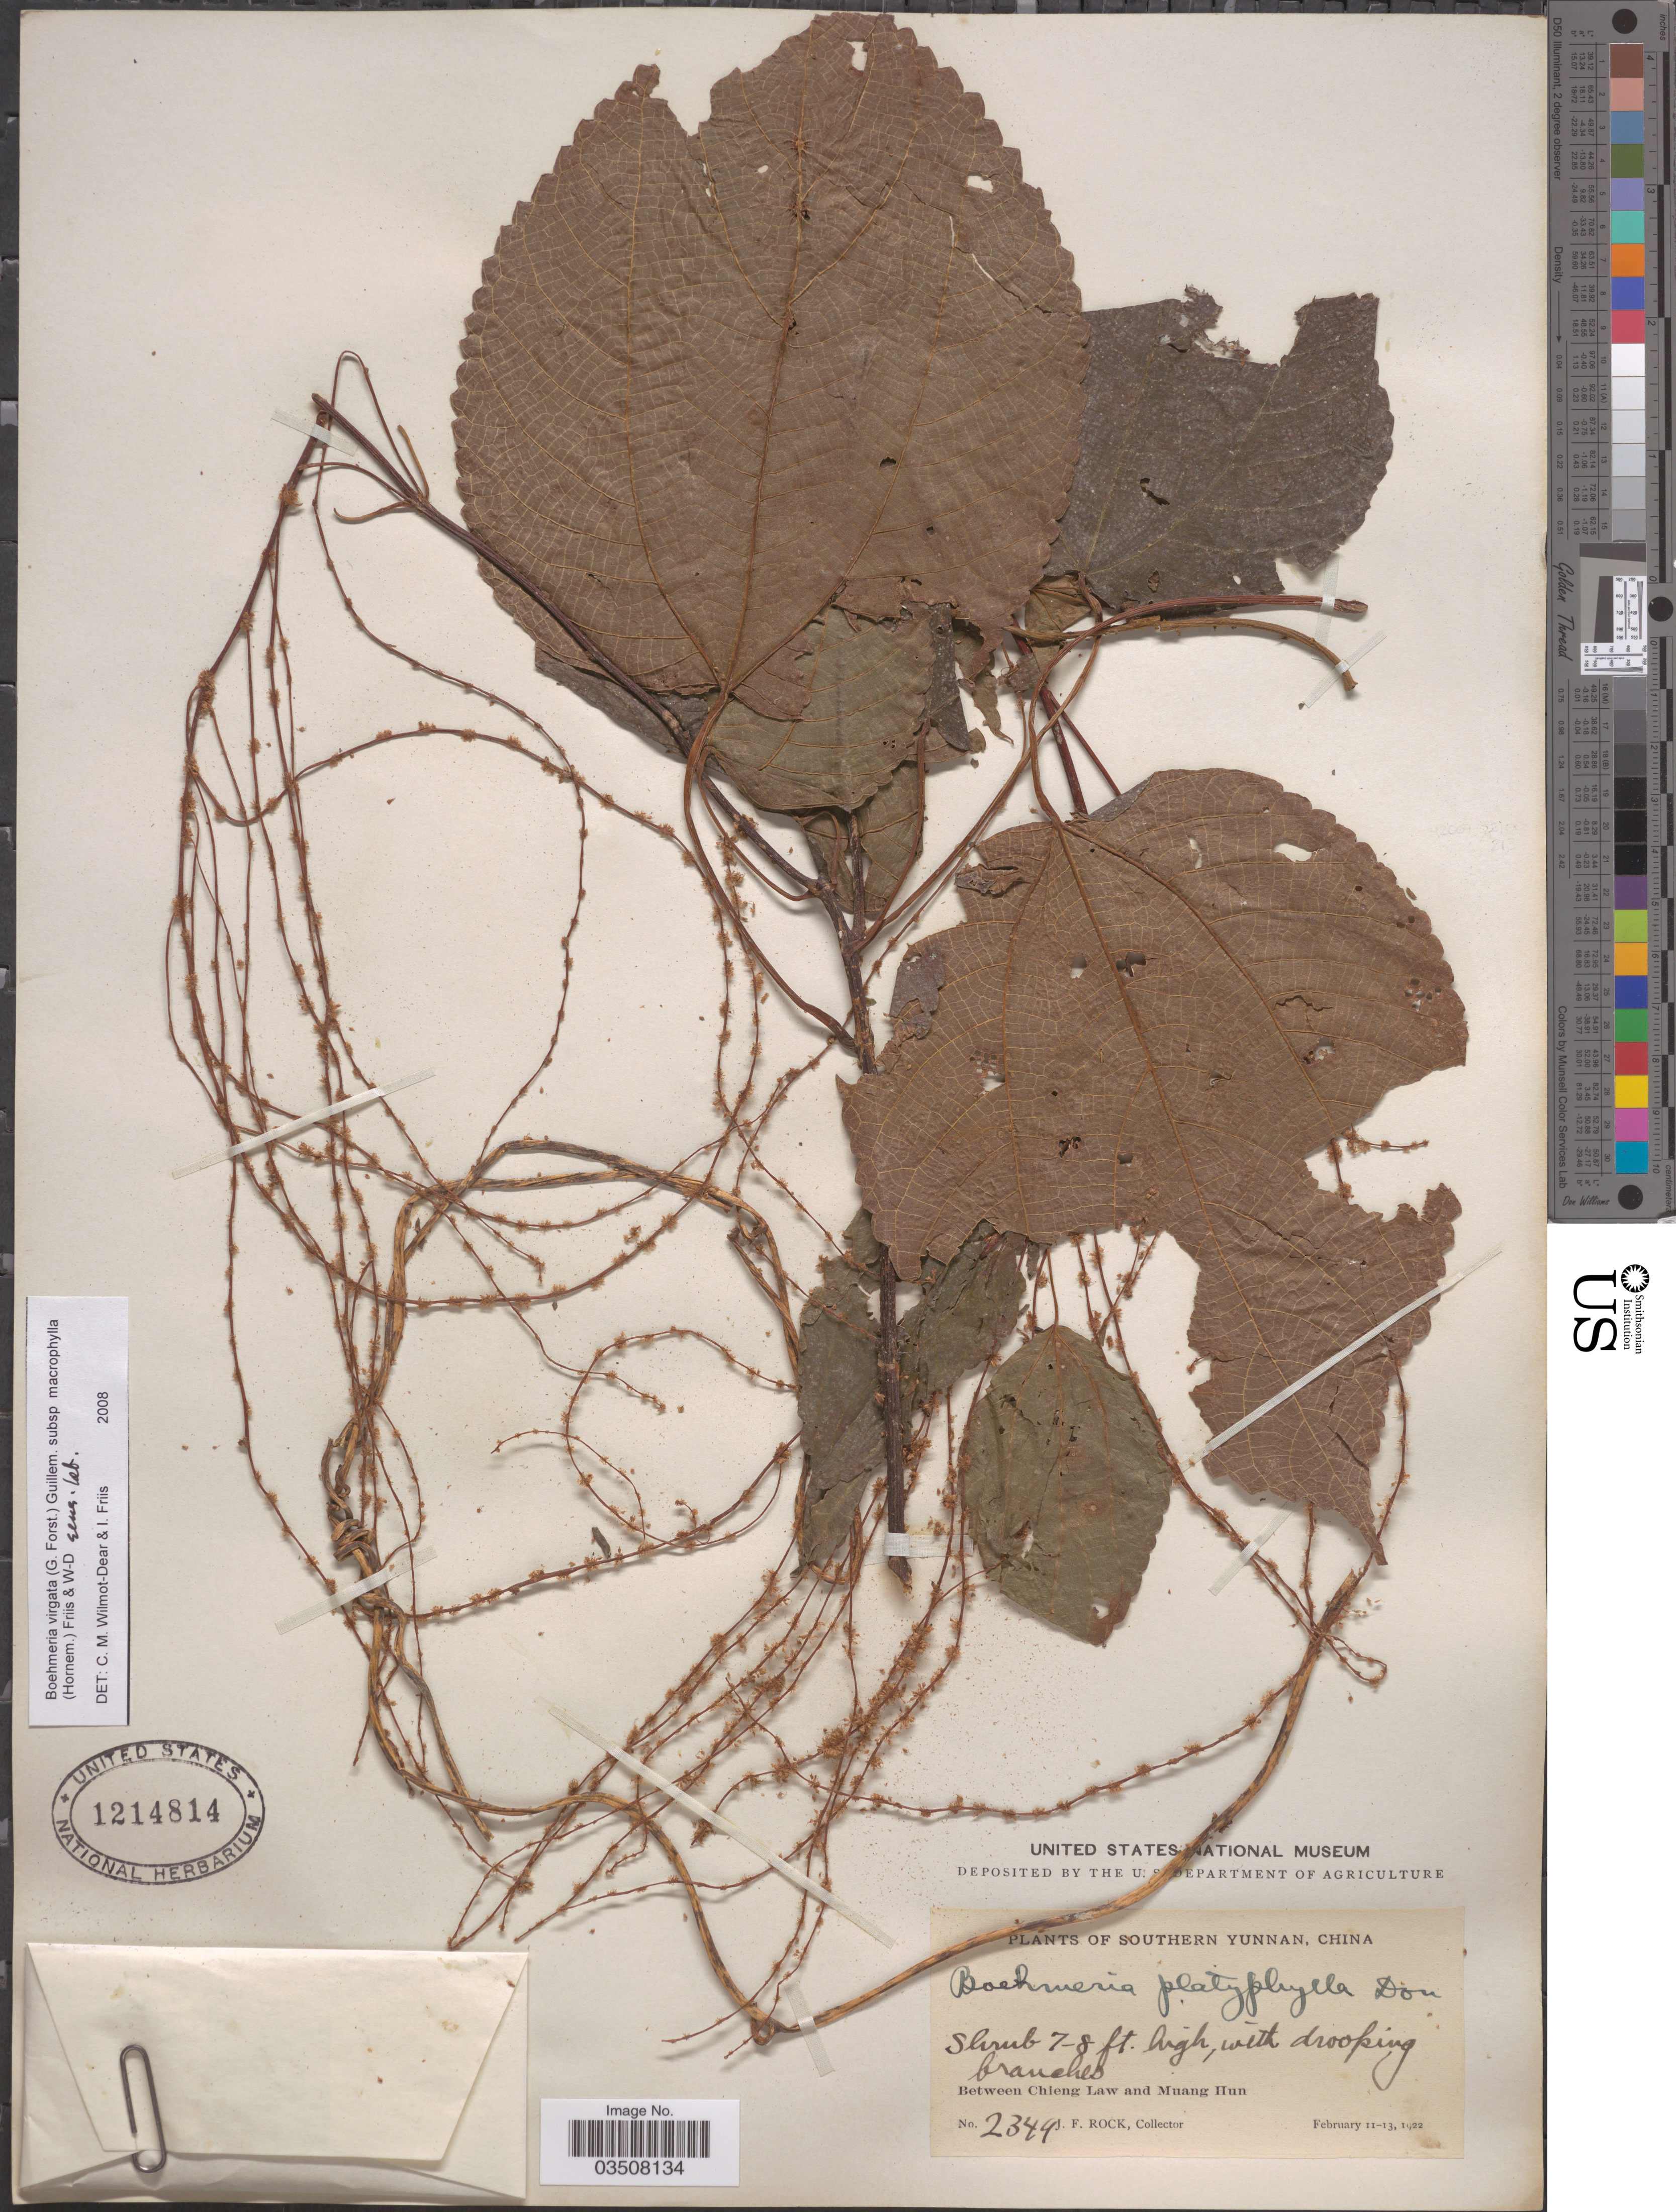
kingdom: Plantae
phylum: Tracheophyta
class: Magnoliopsida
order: Rosales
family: Urticaceae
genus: Boehmeria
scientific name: Boehmeria virgata subsp. macrophylla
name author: (Hornem.) Friis & Wilmot-Dear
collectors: J. Rock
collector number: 2349*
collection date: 1922-02-11/1922-02-13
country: China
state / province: Yunnan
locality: Southern Yunnan. Between Chieng Law and Muang Hun.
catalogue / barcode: US 1214814